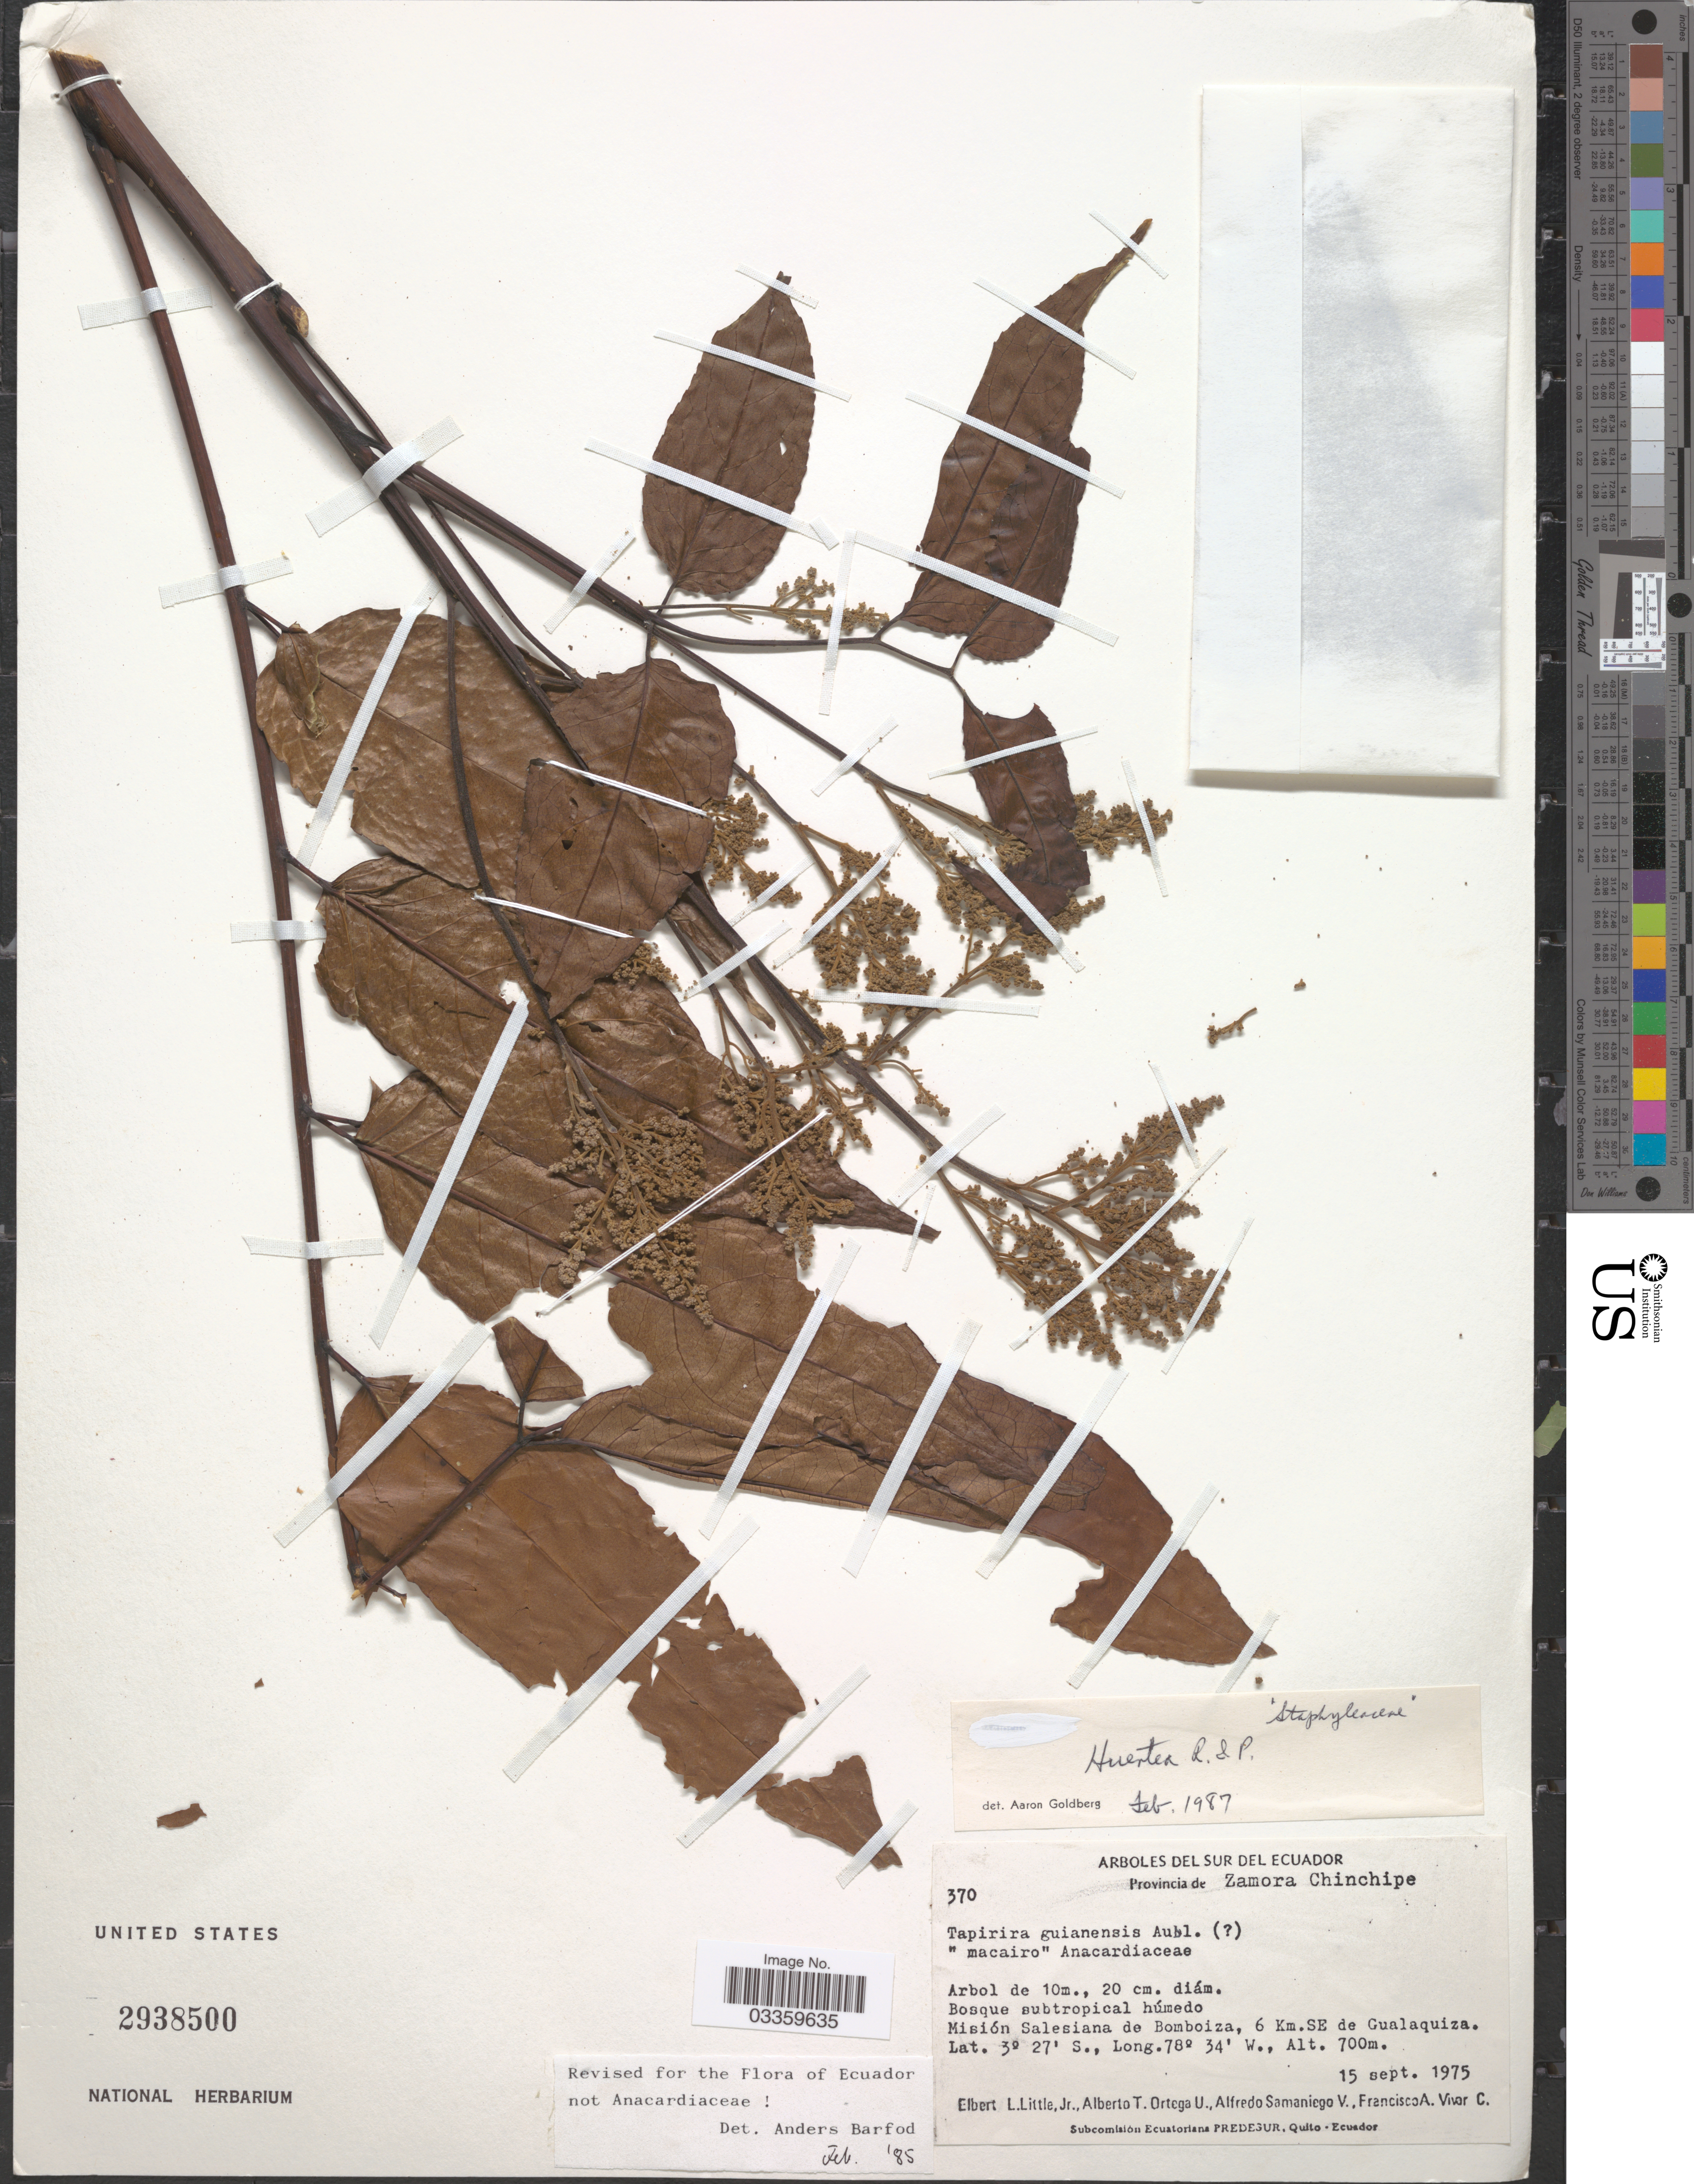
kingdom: Plantae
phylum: Tracheophyta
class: Magnoliopsida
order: Huerteales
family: Tapisciaceae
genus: Huertea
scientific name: Huertea sp.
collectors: E. L. Little, A. T. Ortega U., A. V. Samaniego & F. A. Vivar C.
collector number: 370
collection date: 1975-09-15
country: Ecuador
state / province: Zamora-Chinchipe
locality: Arboles del sur del Ecuador, Misión Salesiana de Bomboiza, 6 Km. SE de Gualaquiza.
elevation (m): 700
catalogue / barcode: US 2938500